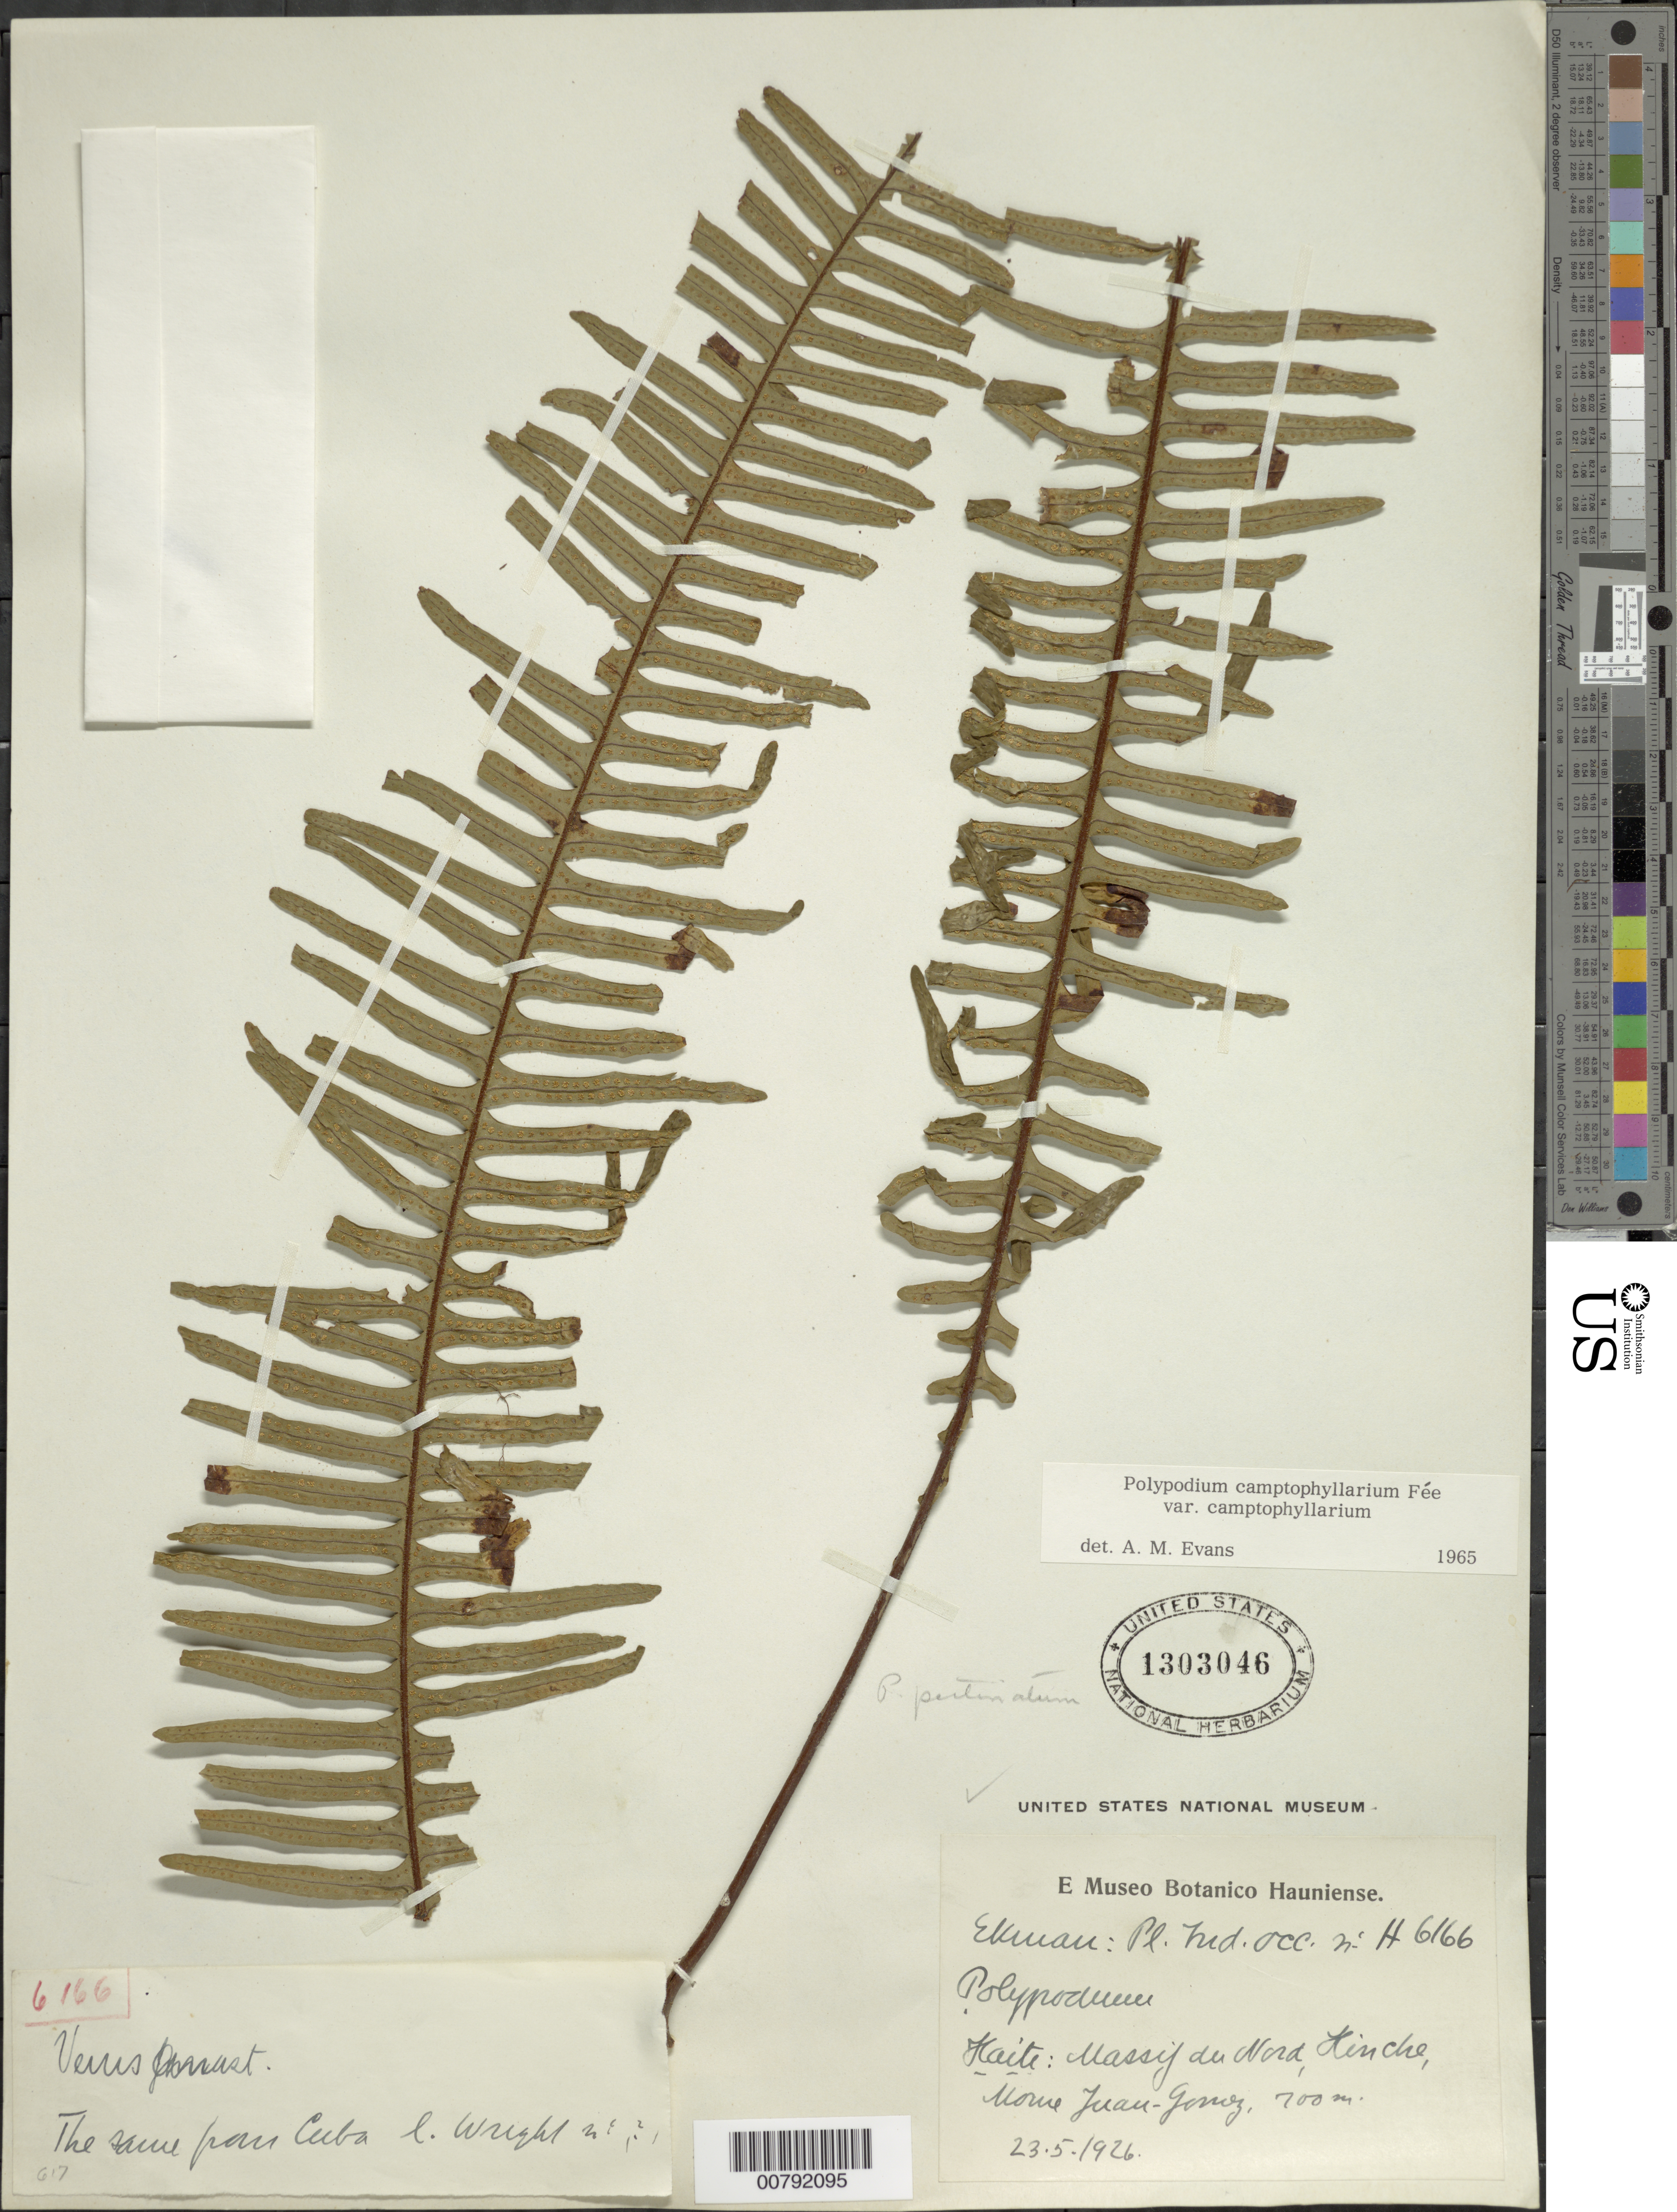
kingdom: Plantae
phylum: Tracheophyta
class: Polypodiopsida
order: Polypodiales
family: Polypodiaceae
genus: Pecluma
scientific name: Pecluma camptophyllaria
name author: (Fée) M.G. Price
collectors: E. L. Ekman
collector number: H 6166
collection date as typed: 23 May 1926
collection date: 1926-05-23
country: Haiti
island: Hispaniola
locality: Massif du Nord, Hinche, Morne Juan Gomez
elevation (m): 700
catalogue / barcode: US 1303046